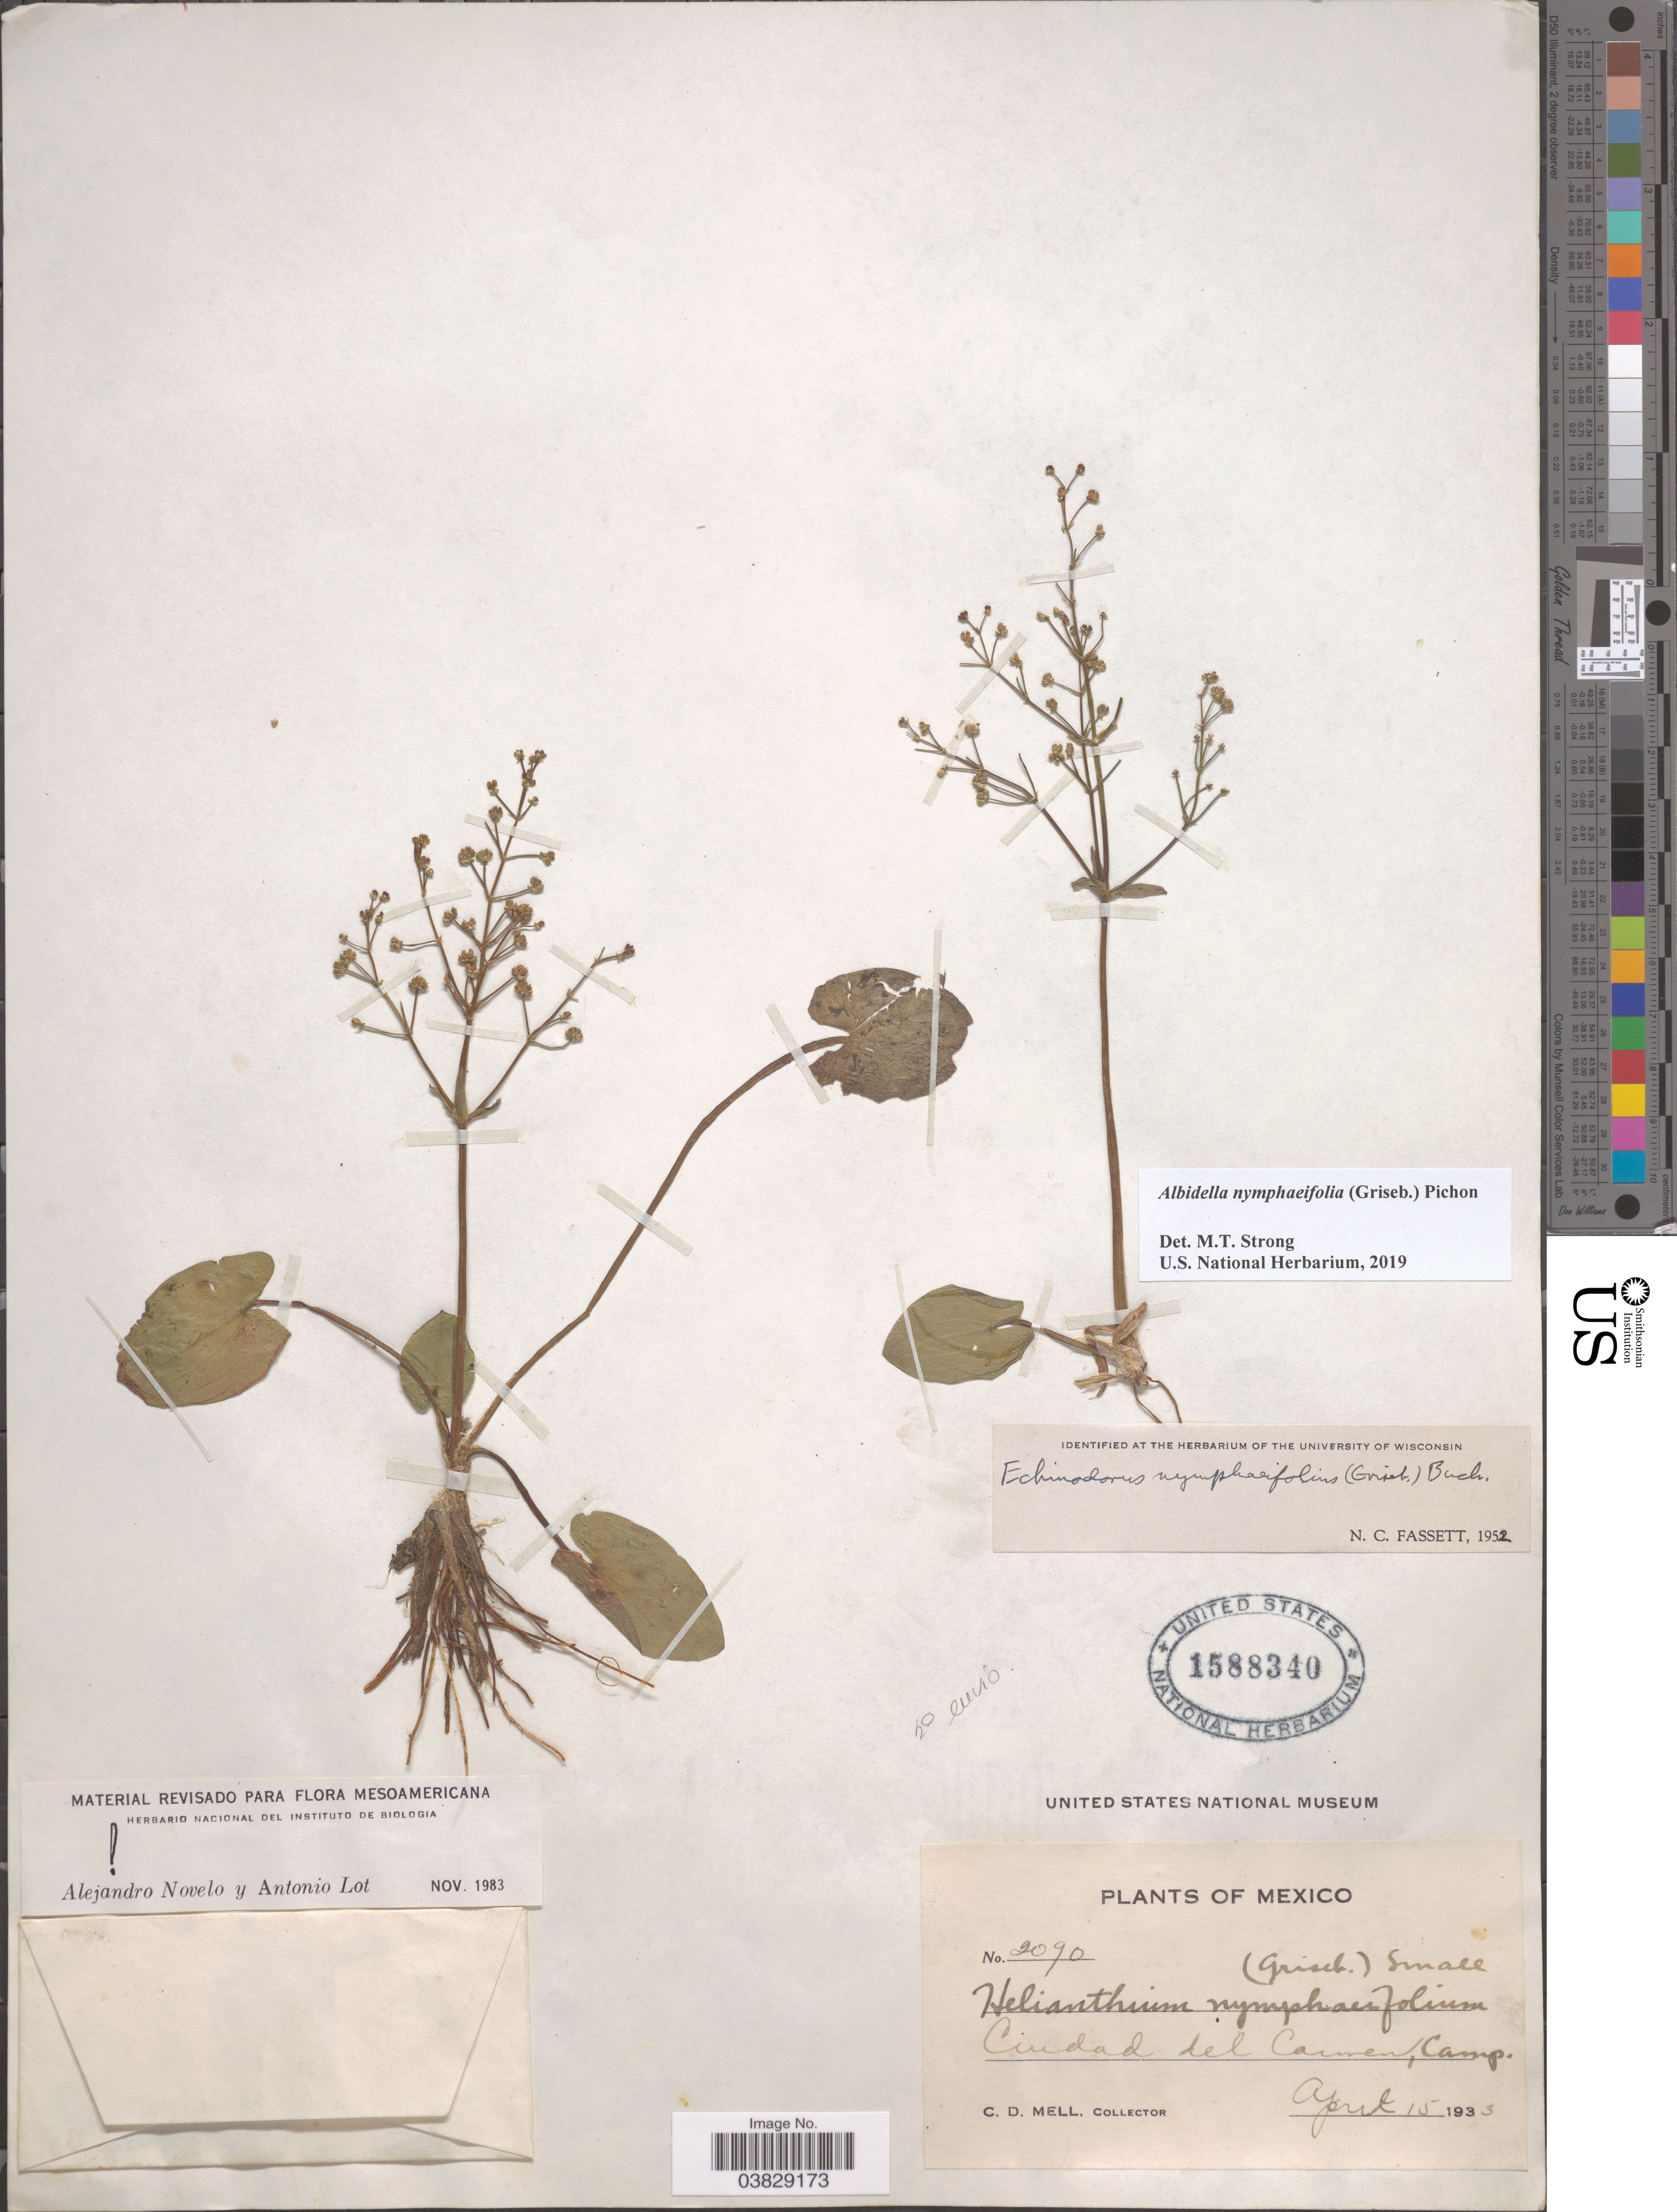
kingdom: Plantae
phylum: Tracheophyta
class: Liliopsida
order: Alismatales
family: Alismataceae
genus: Albidella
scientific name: Albidella nymphaeifolia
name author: (Griseb.) Pichon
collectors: C. D. Mell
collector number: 2090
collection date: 1933-04-15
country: Mexico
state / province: Campeche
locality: Ciudad del Carmen.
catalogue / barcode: US 1588340